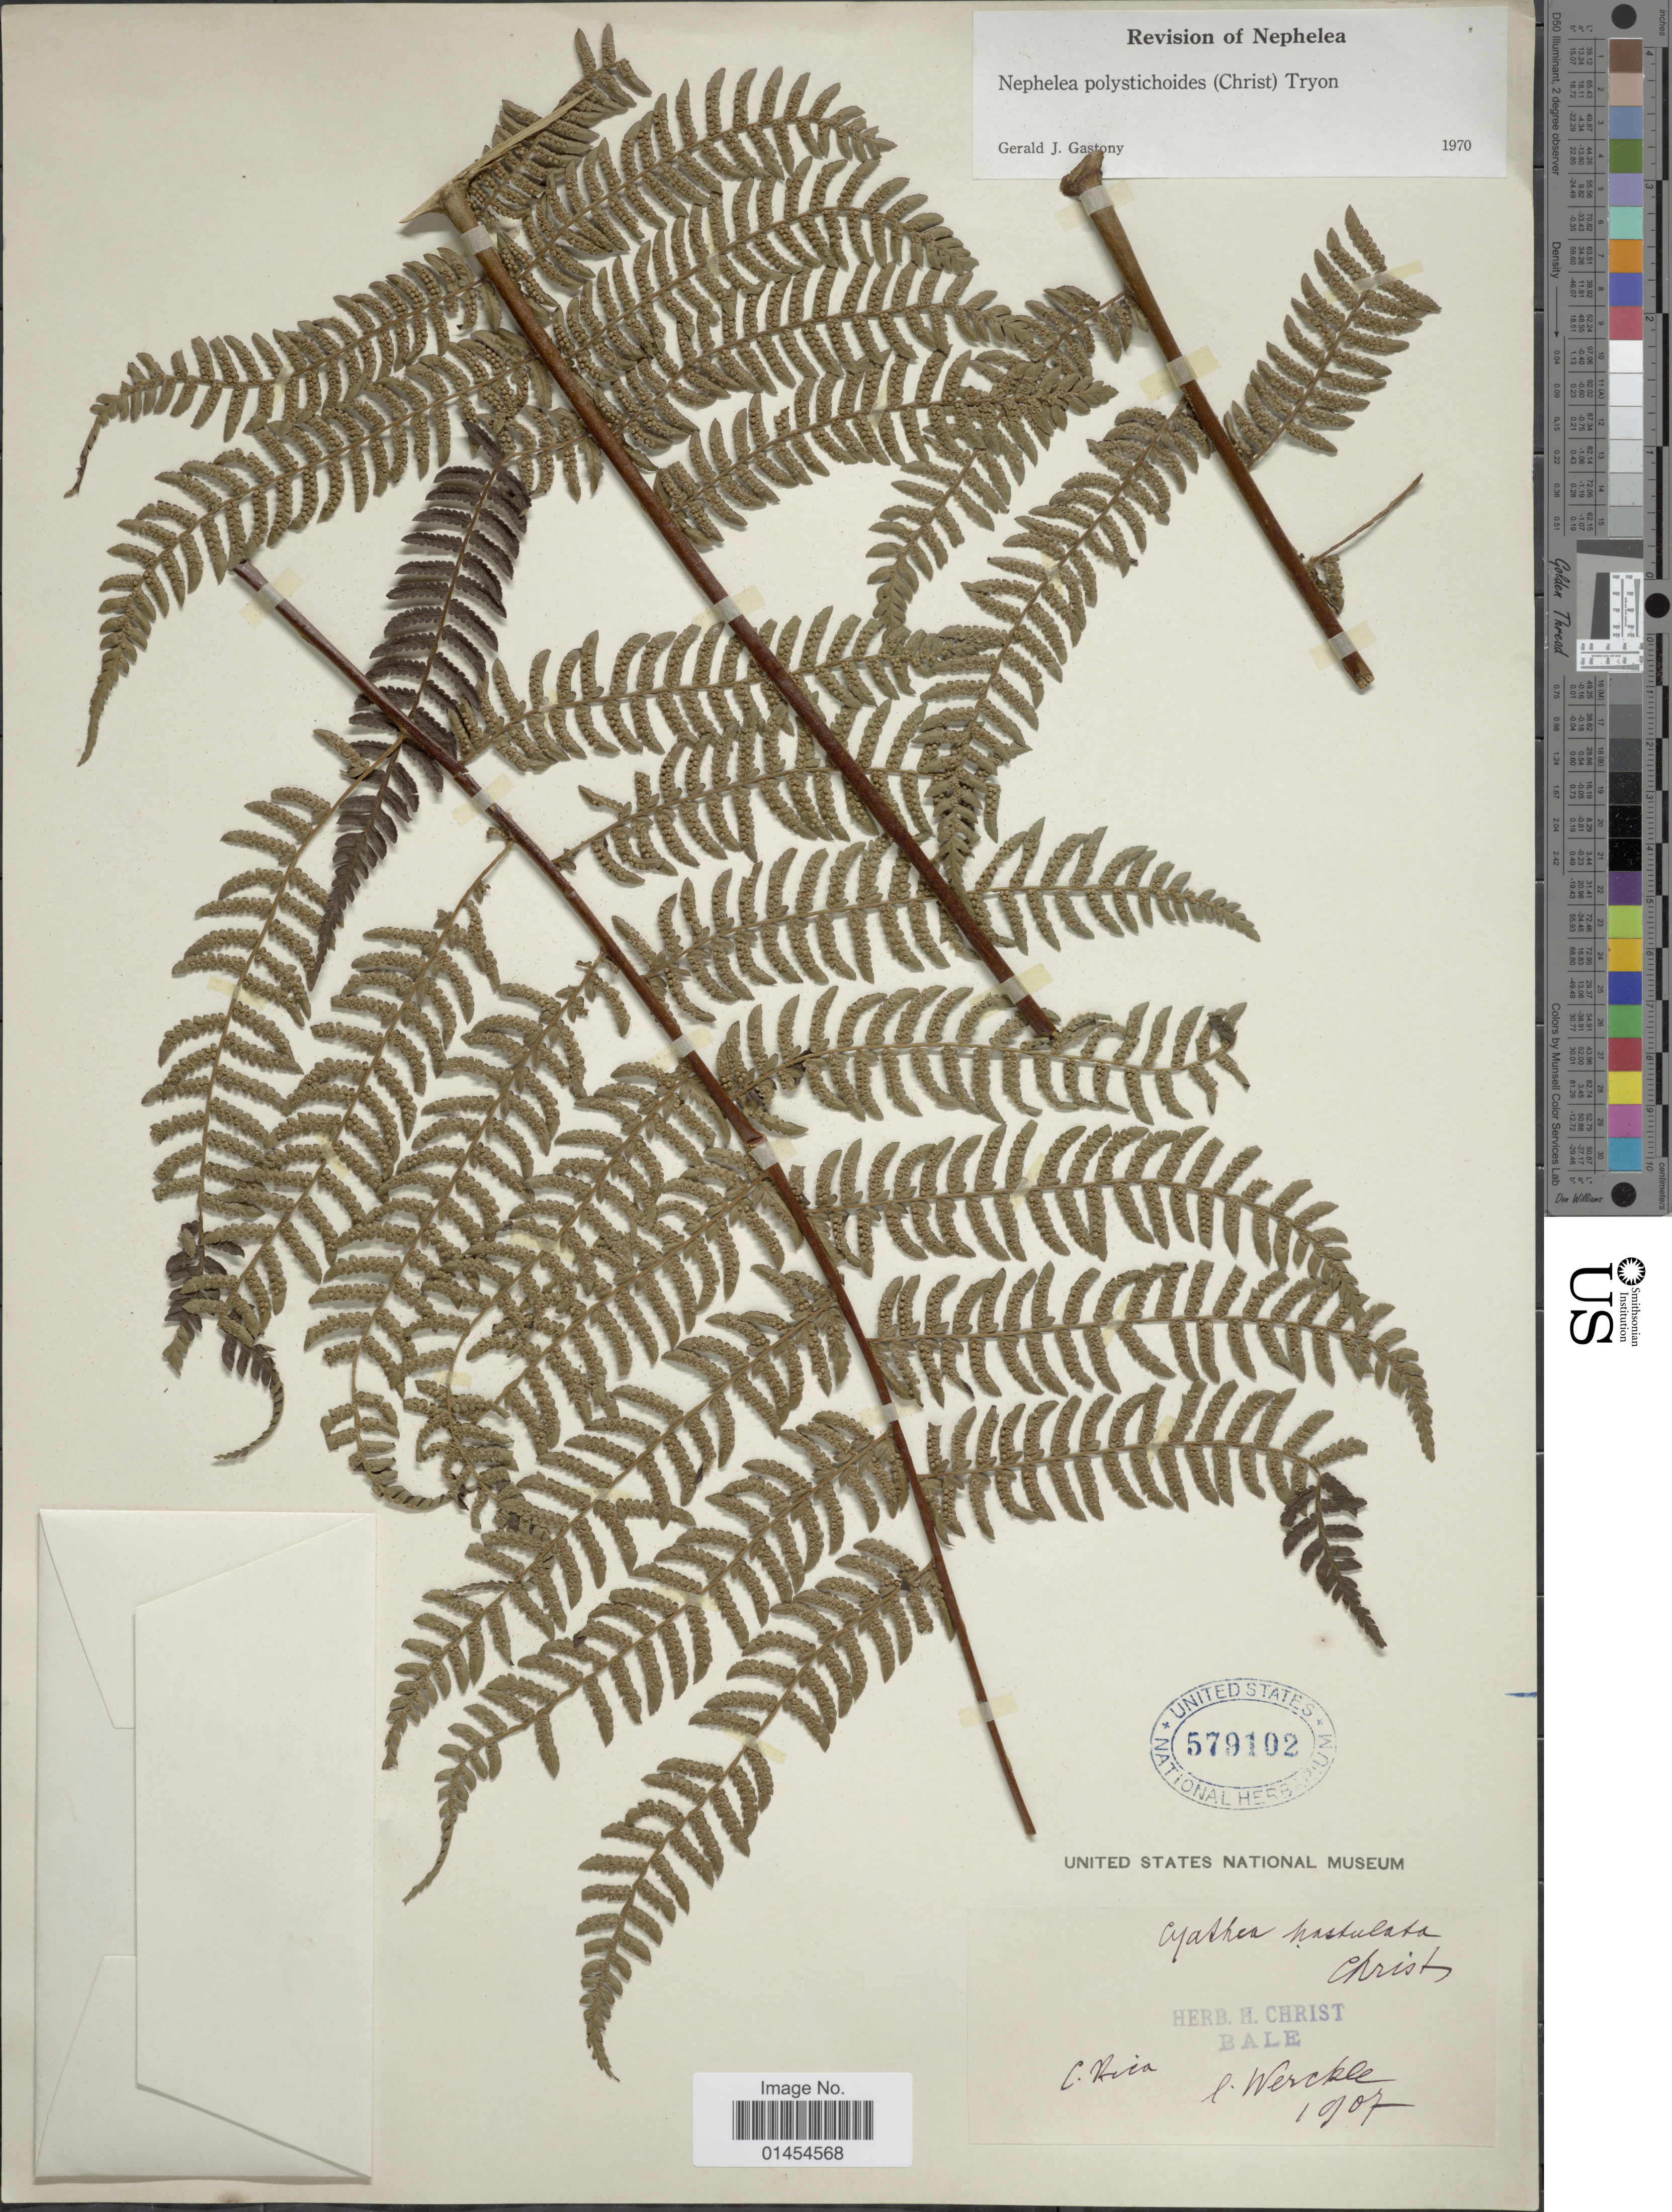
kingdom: Plantae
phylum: Tracheophyta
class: Polypodiopsida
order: Cyatheales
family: Cyatheaceae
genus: Alsophila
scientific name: Alsophila polystichoides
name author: Christ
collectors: C. Wercklé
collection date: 1907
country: Costa Rica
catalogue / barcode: US 579102